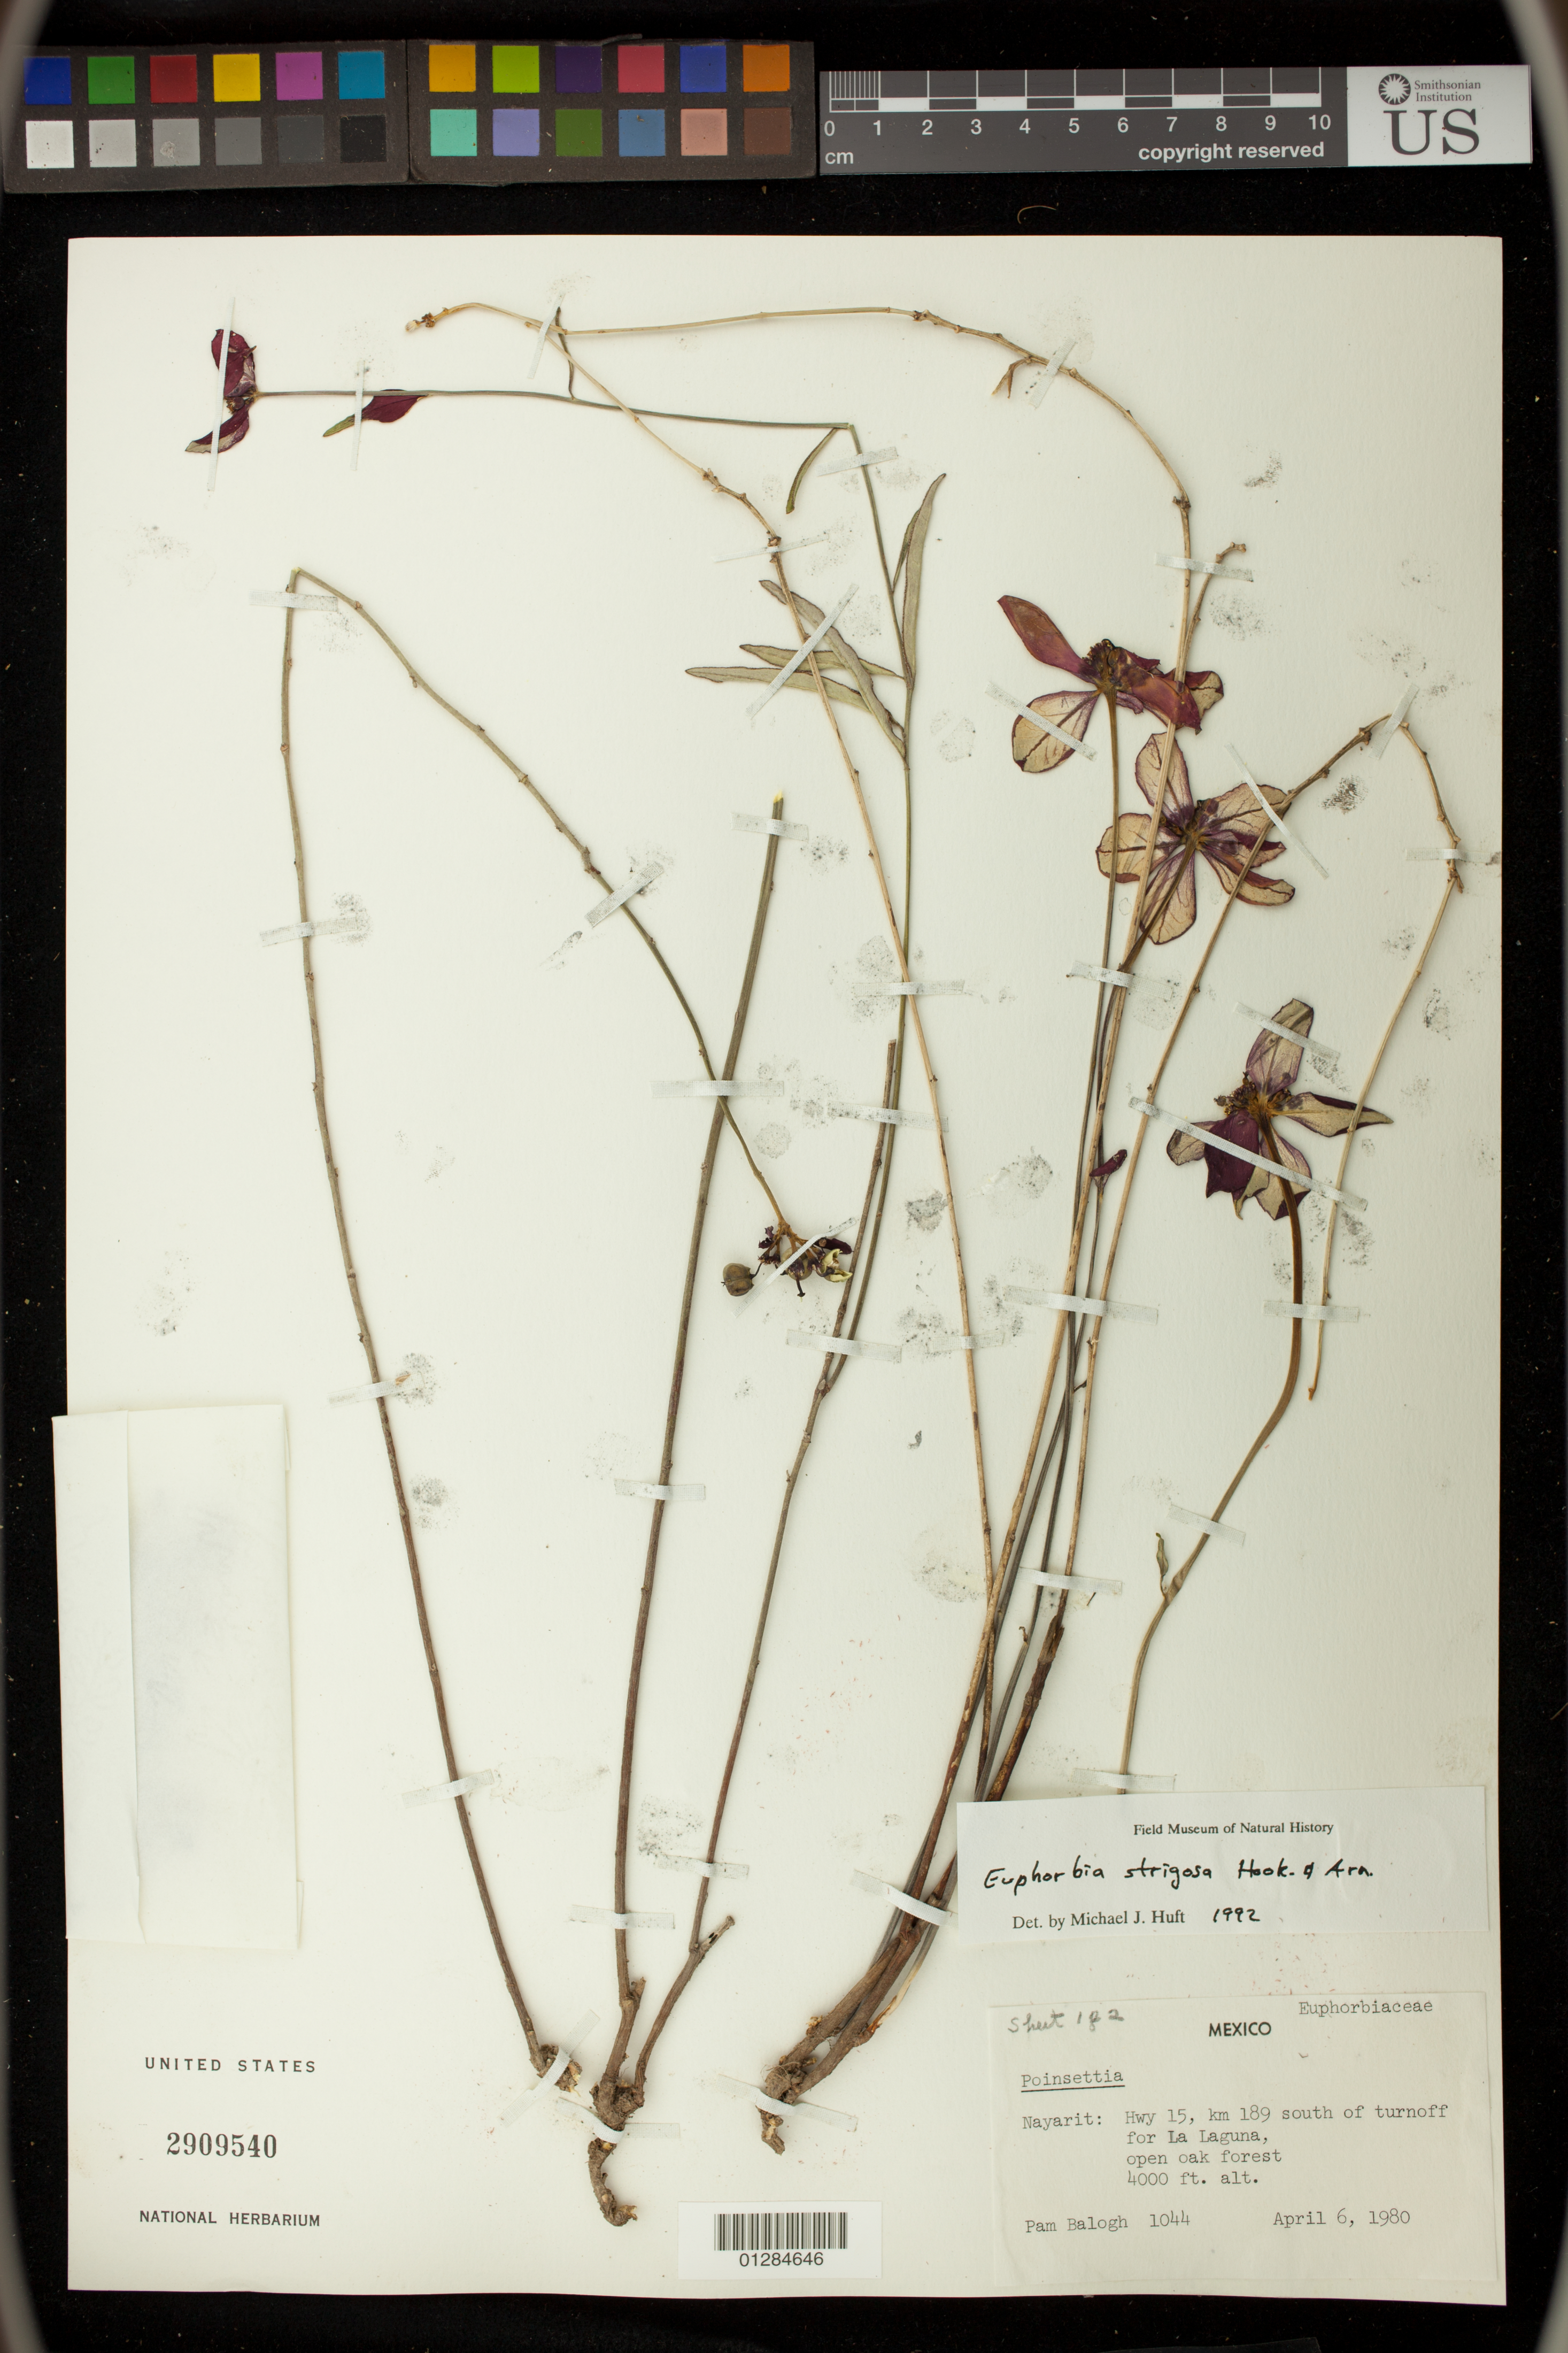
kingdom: Plantae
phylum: Tracheophyta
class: Magnoliopsida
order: Malpighiales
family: Euphorbiaceae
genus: Euphorbia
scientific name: Euphorbia strigosa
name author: Hook. & Arn.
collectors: P. Balogh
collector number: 1044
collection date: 1980-04-06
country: Mexico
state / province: Nayarit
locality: HWY 15: km 189 south of turnoff for La Laguna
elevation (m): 1219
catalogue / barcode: US 2909540